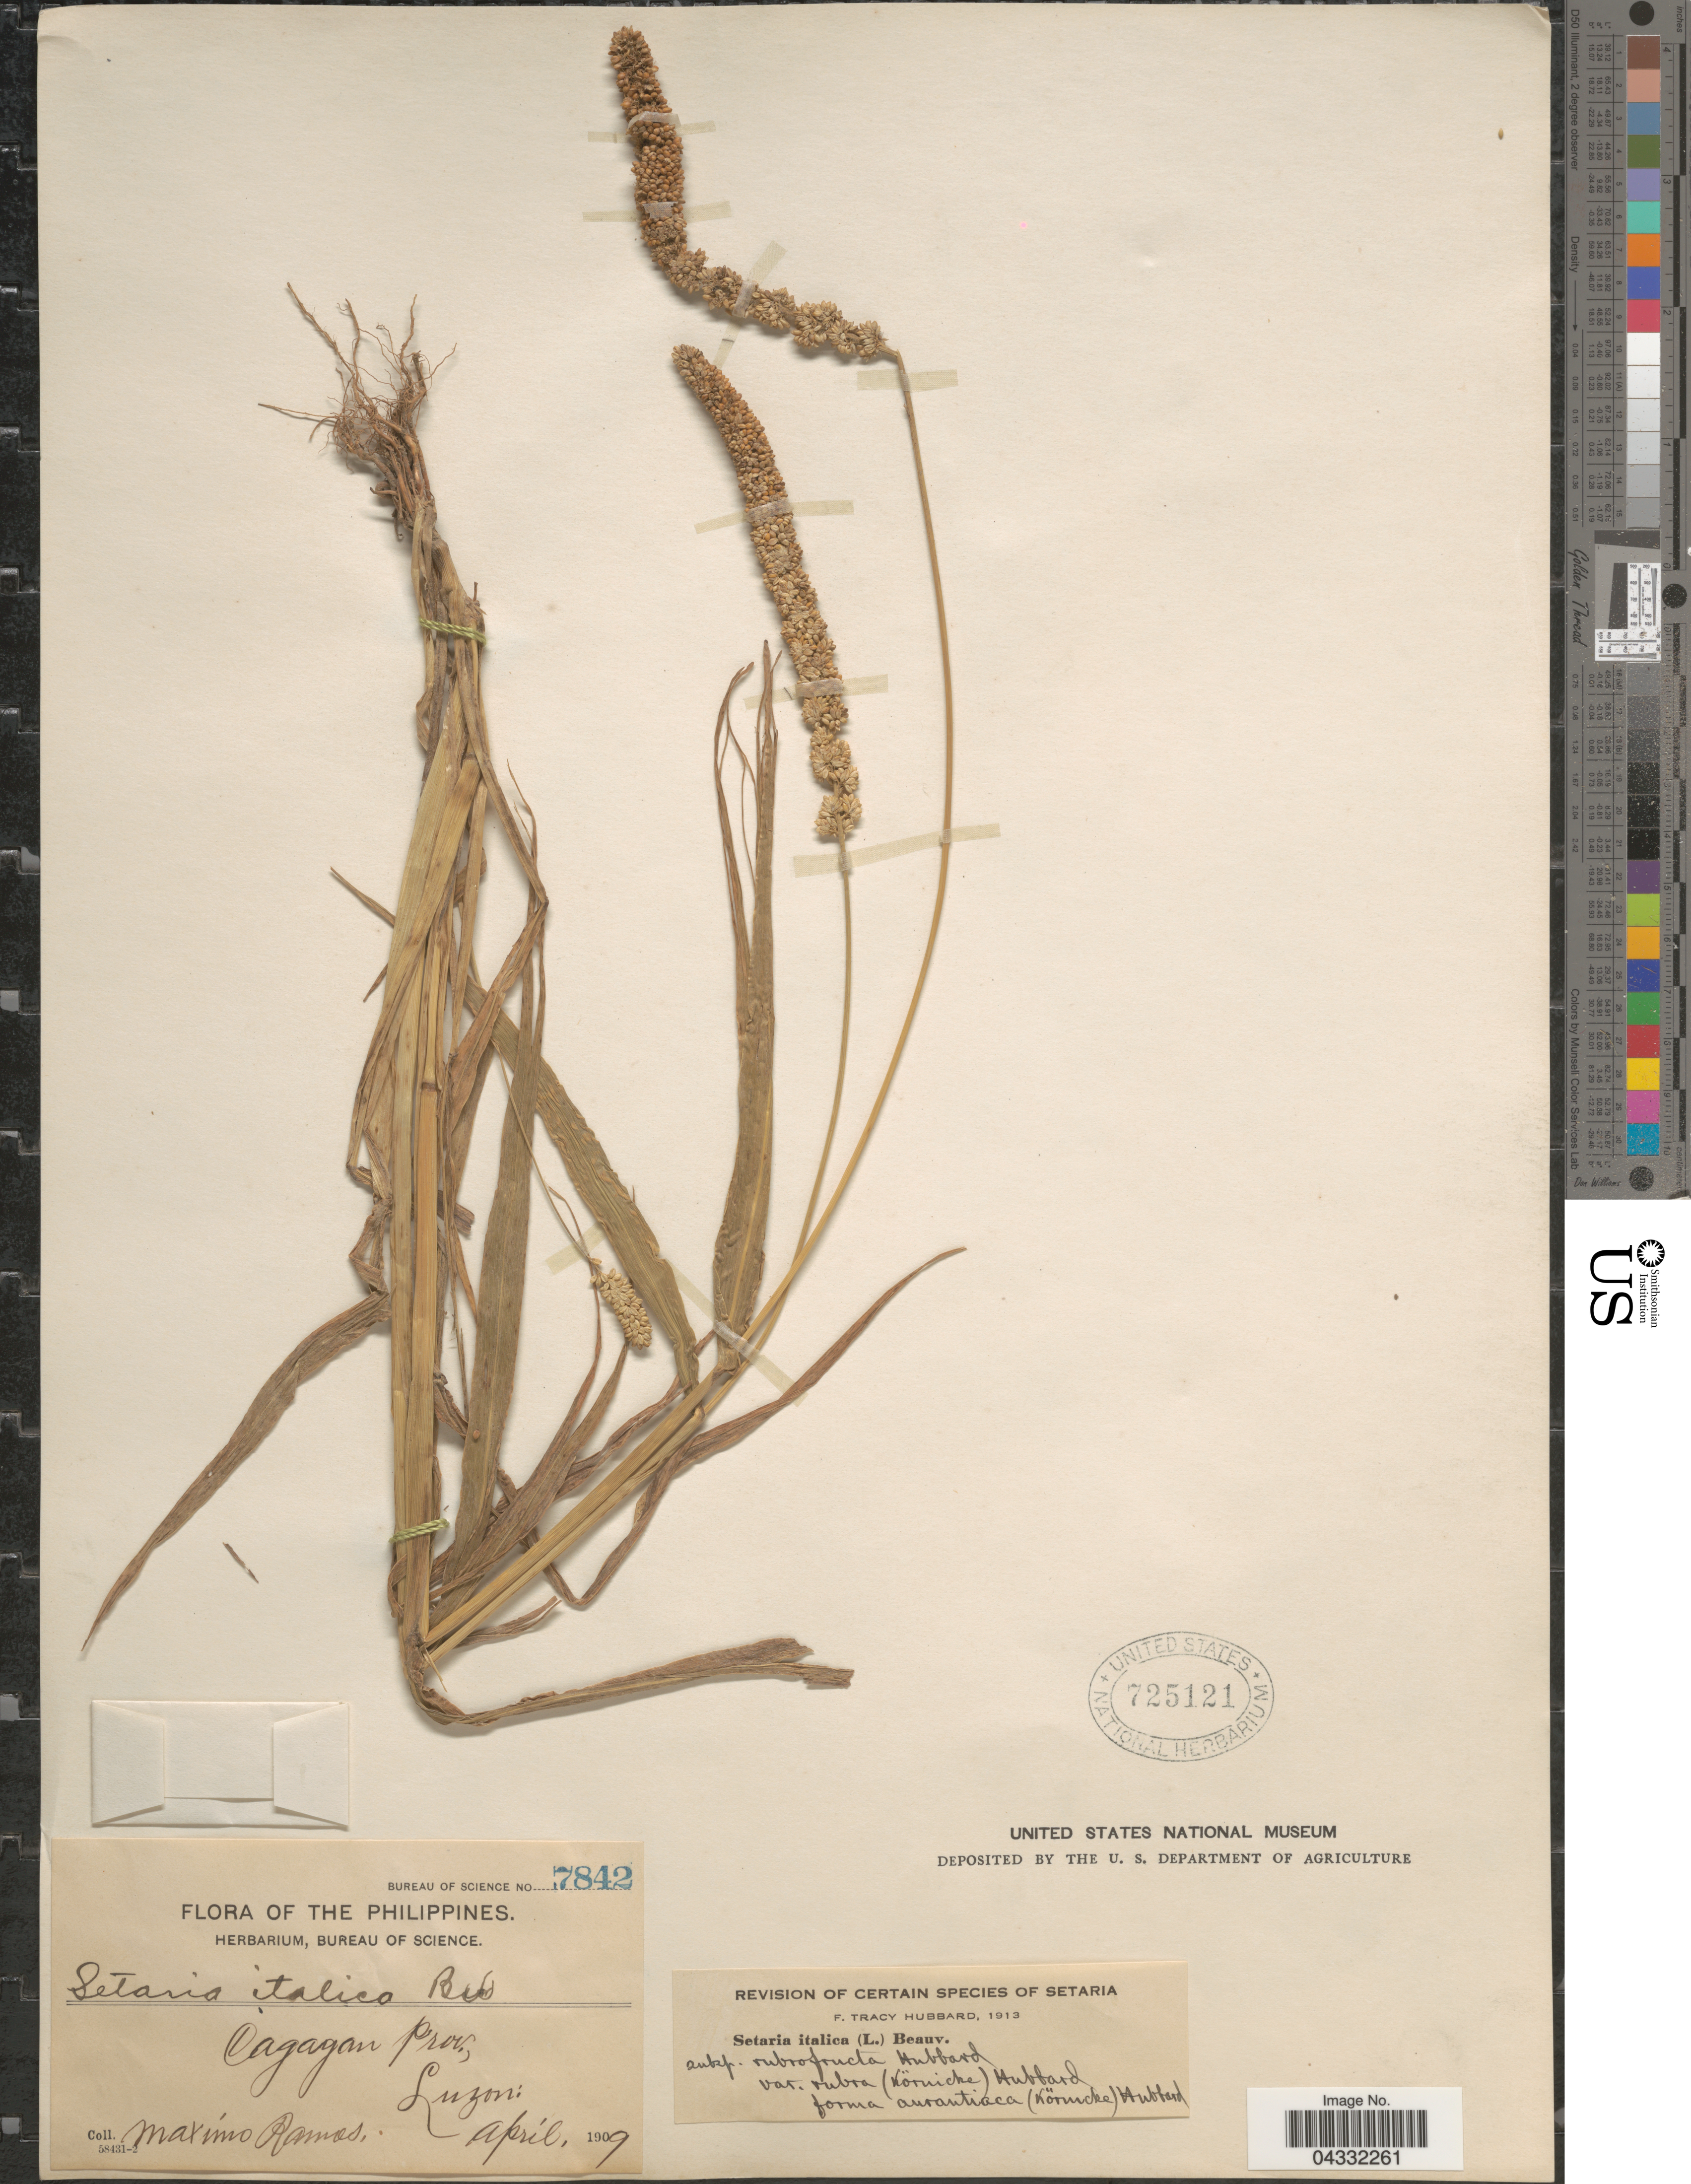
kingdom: Plantae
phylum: Tracheophyta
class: Liliopsida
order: Poales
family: Poaceae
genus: Setaria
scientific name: Setaria italica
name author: (L.) P. Beauv.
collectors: M. Ramos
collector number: Bureau of Science 7842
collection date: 1909-04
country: Philippines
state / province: Cagayan Valley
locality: Cagayan Prov., Luzon.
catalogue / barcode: US 725121